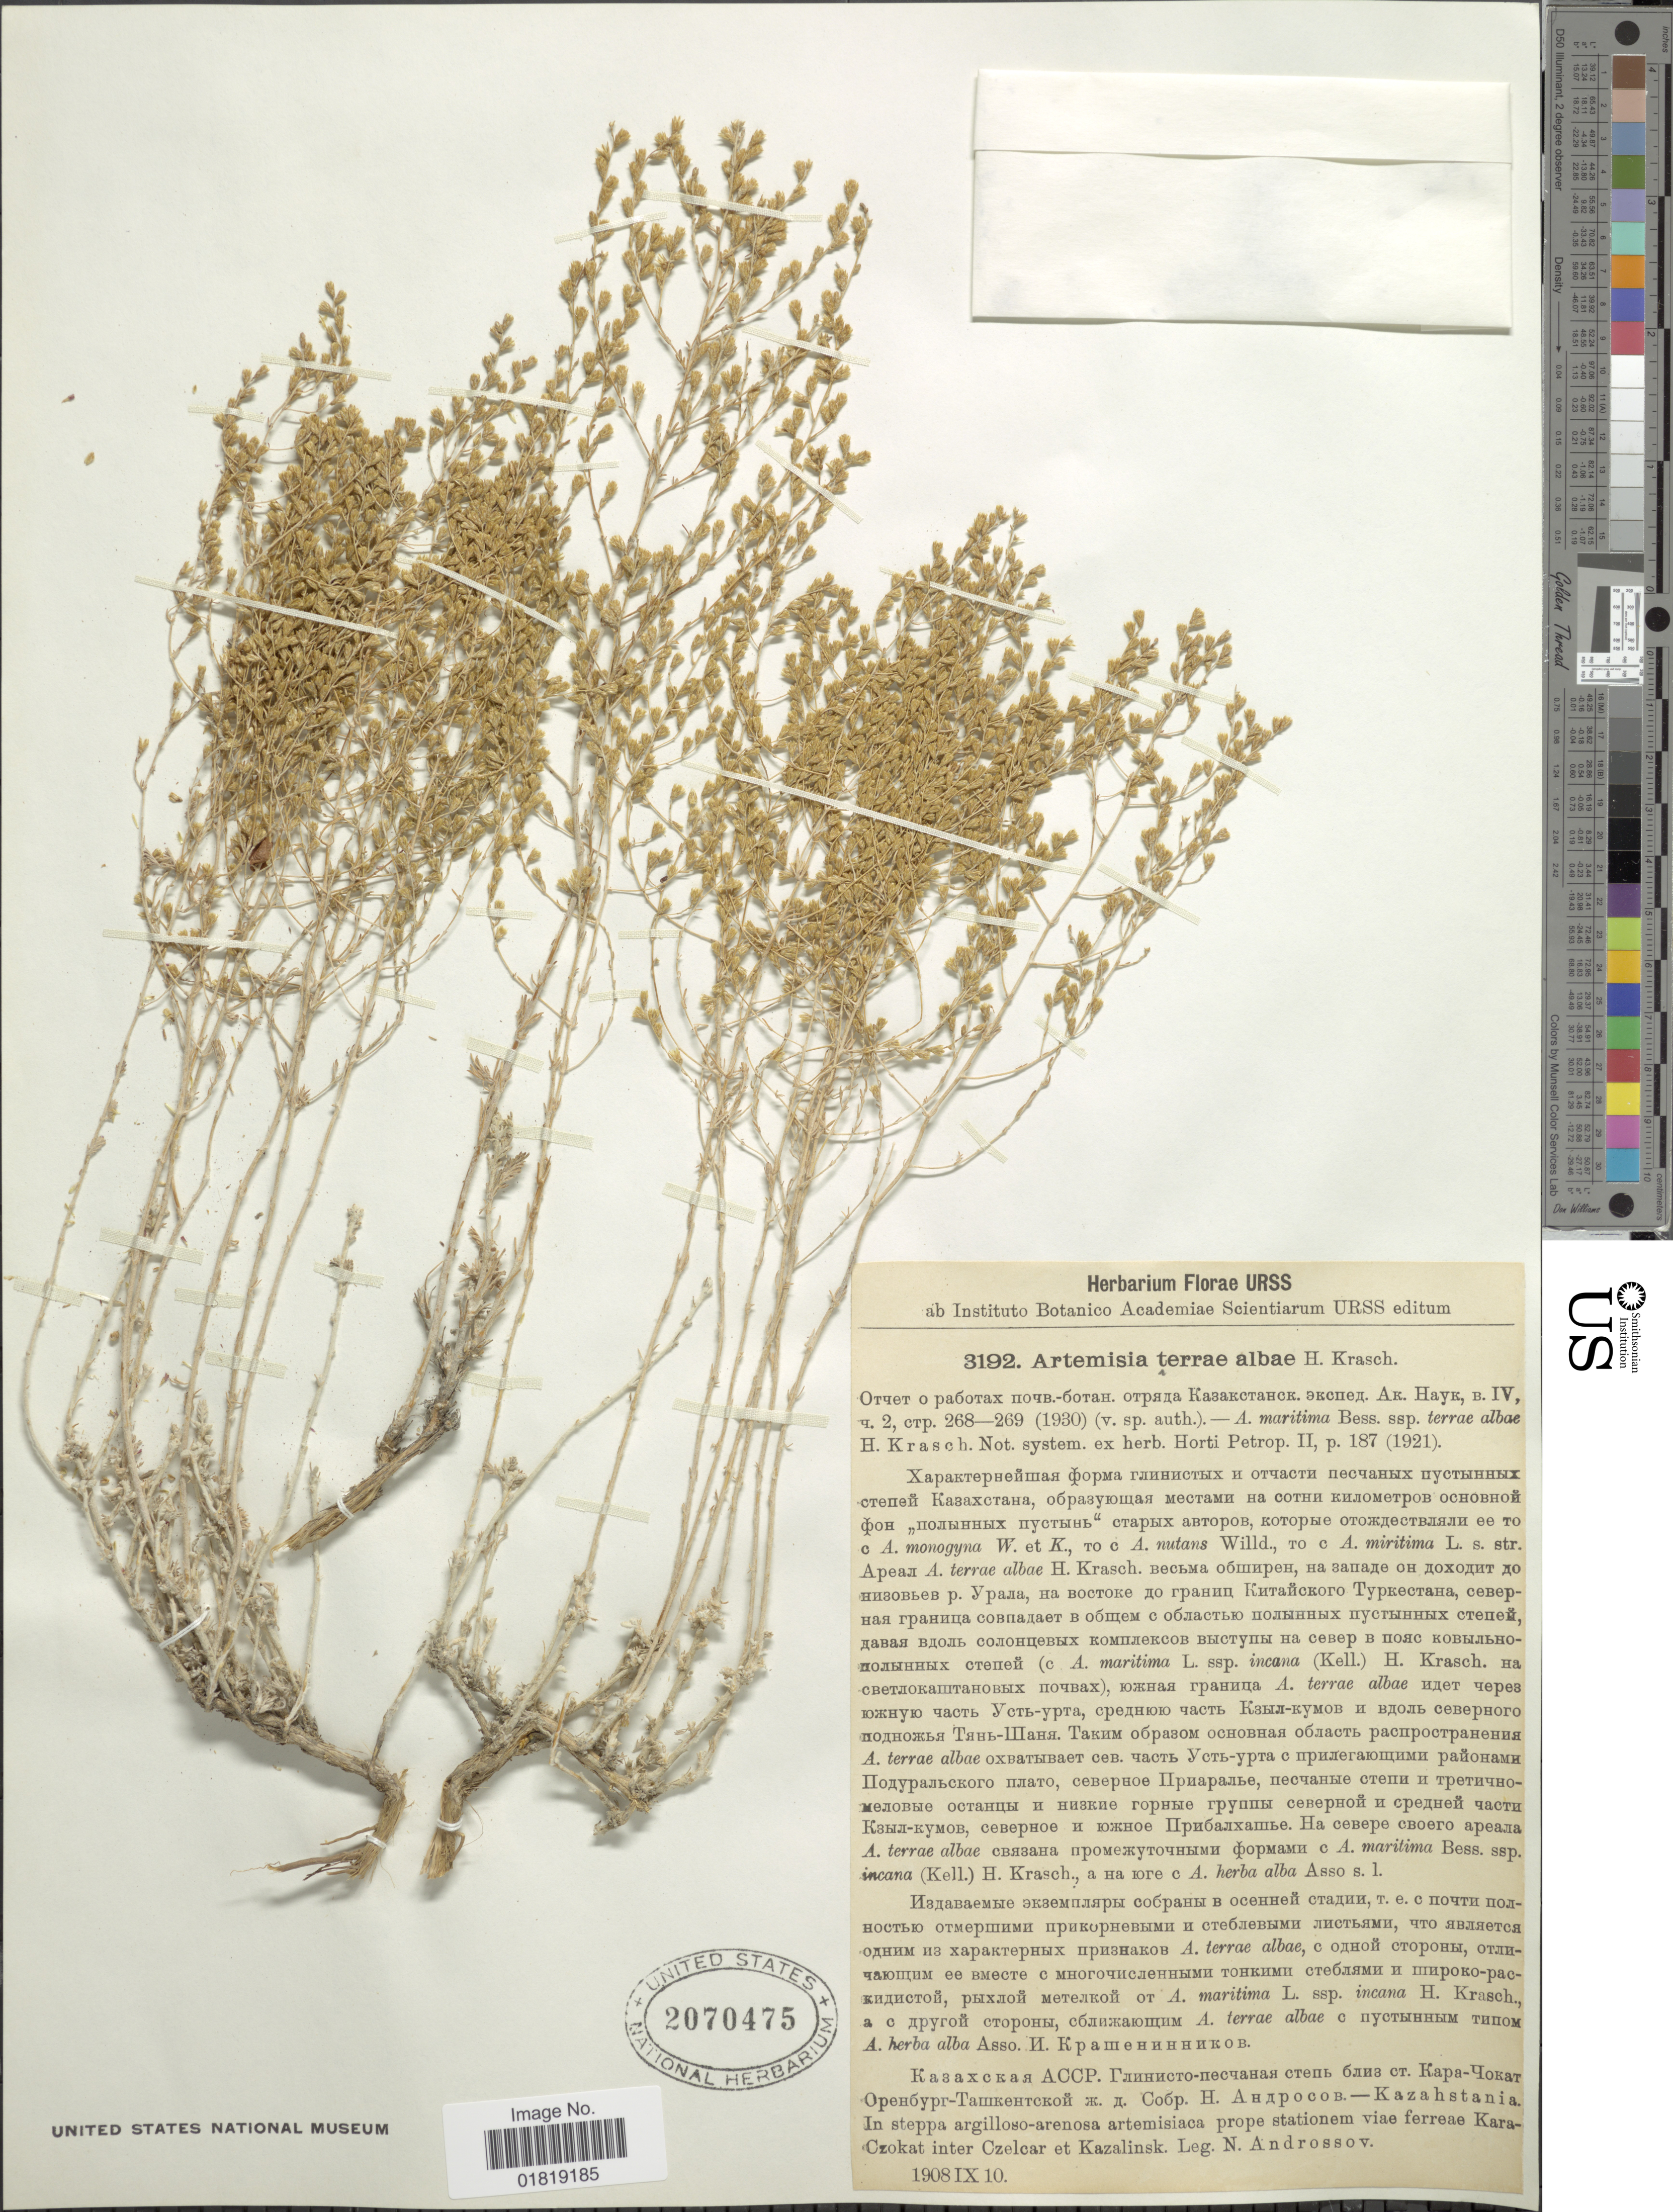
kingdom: Plantae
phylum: Tracheophyta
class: Magnoliopsida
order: Asterales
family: Asteraceae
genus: Artemisia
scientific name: Artemisia terrae albae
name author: Krasch.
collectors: N. Androssov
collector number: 3192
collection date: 1908-09-10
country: Kazakhstan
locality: Kazahstania, in steppa argilloso-arenoso artemisiaca prope stationem viae ferreae KaraCzokat inter Czelcar et Kazalinsk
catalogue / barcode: US 2070475